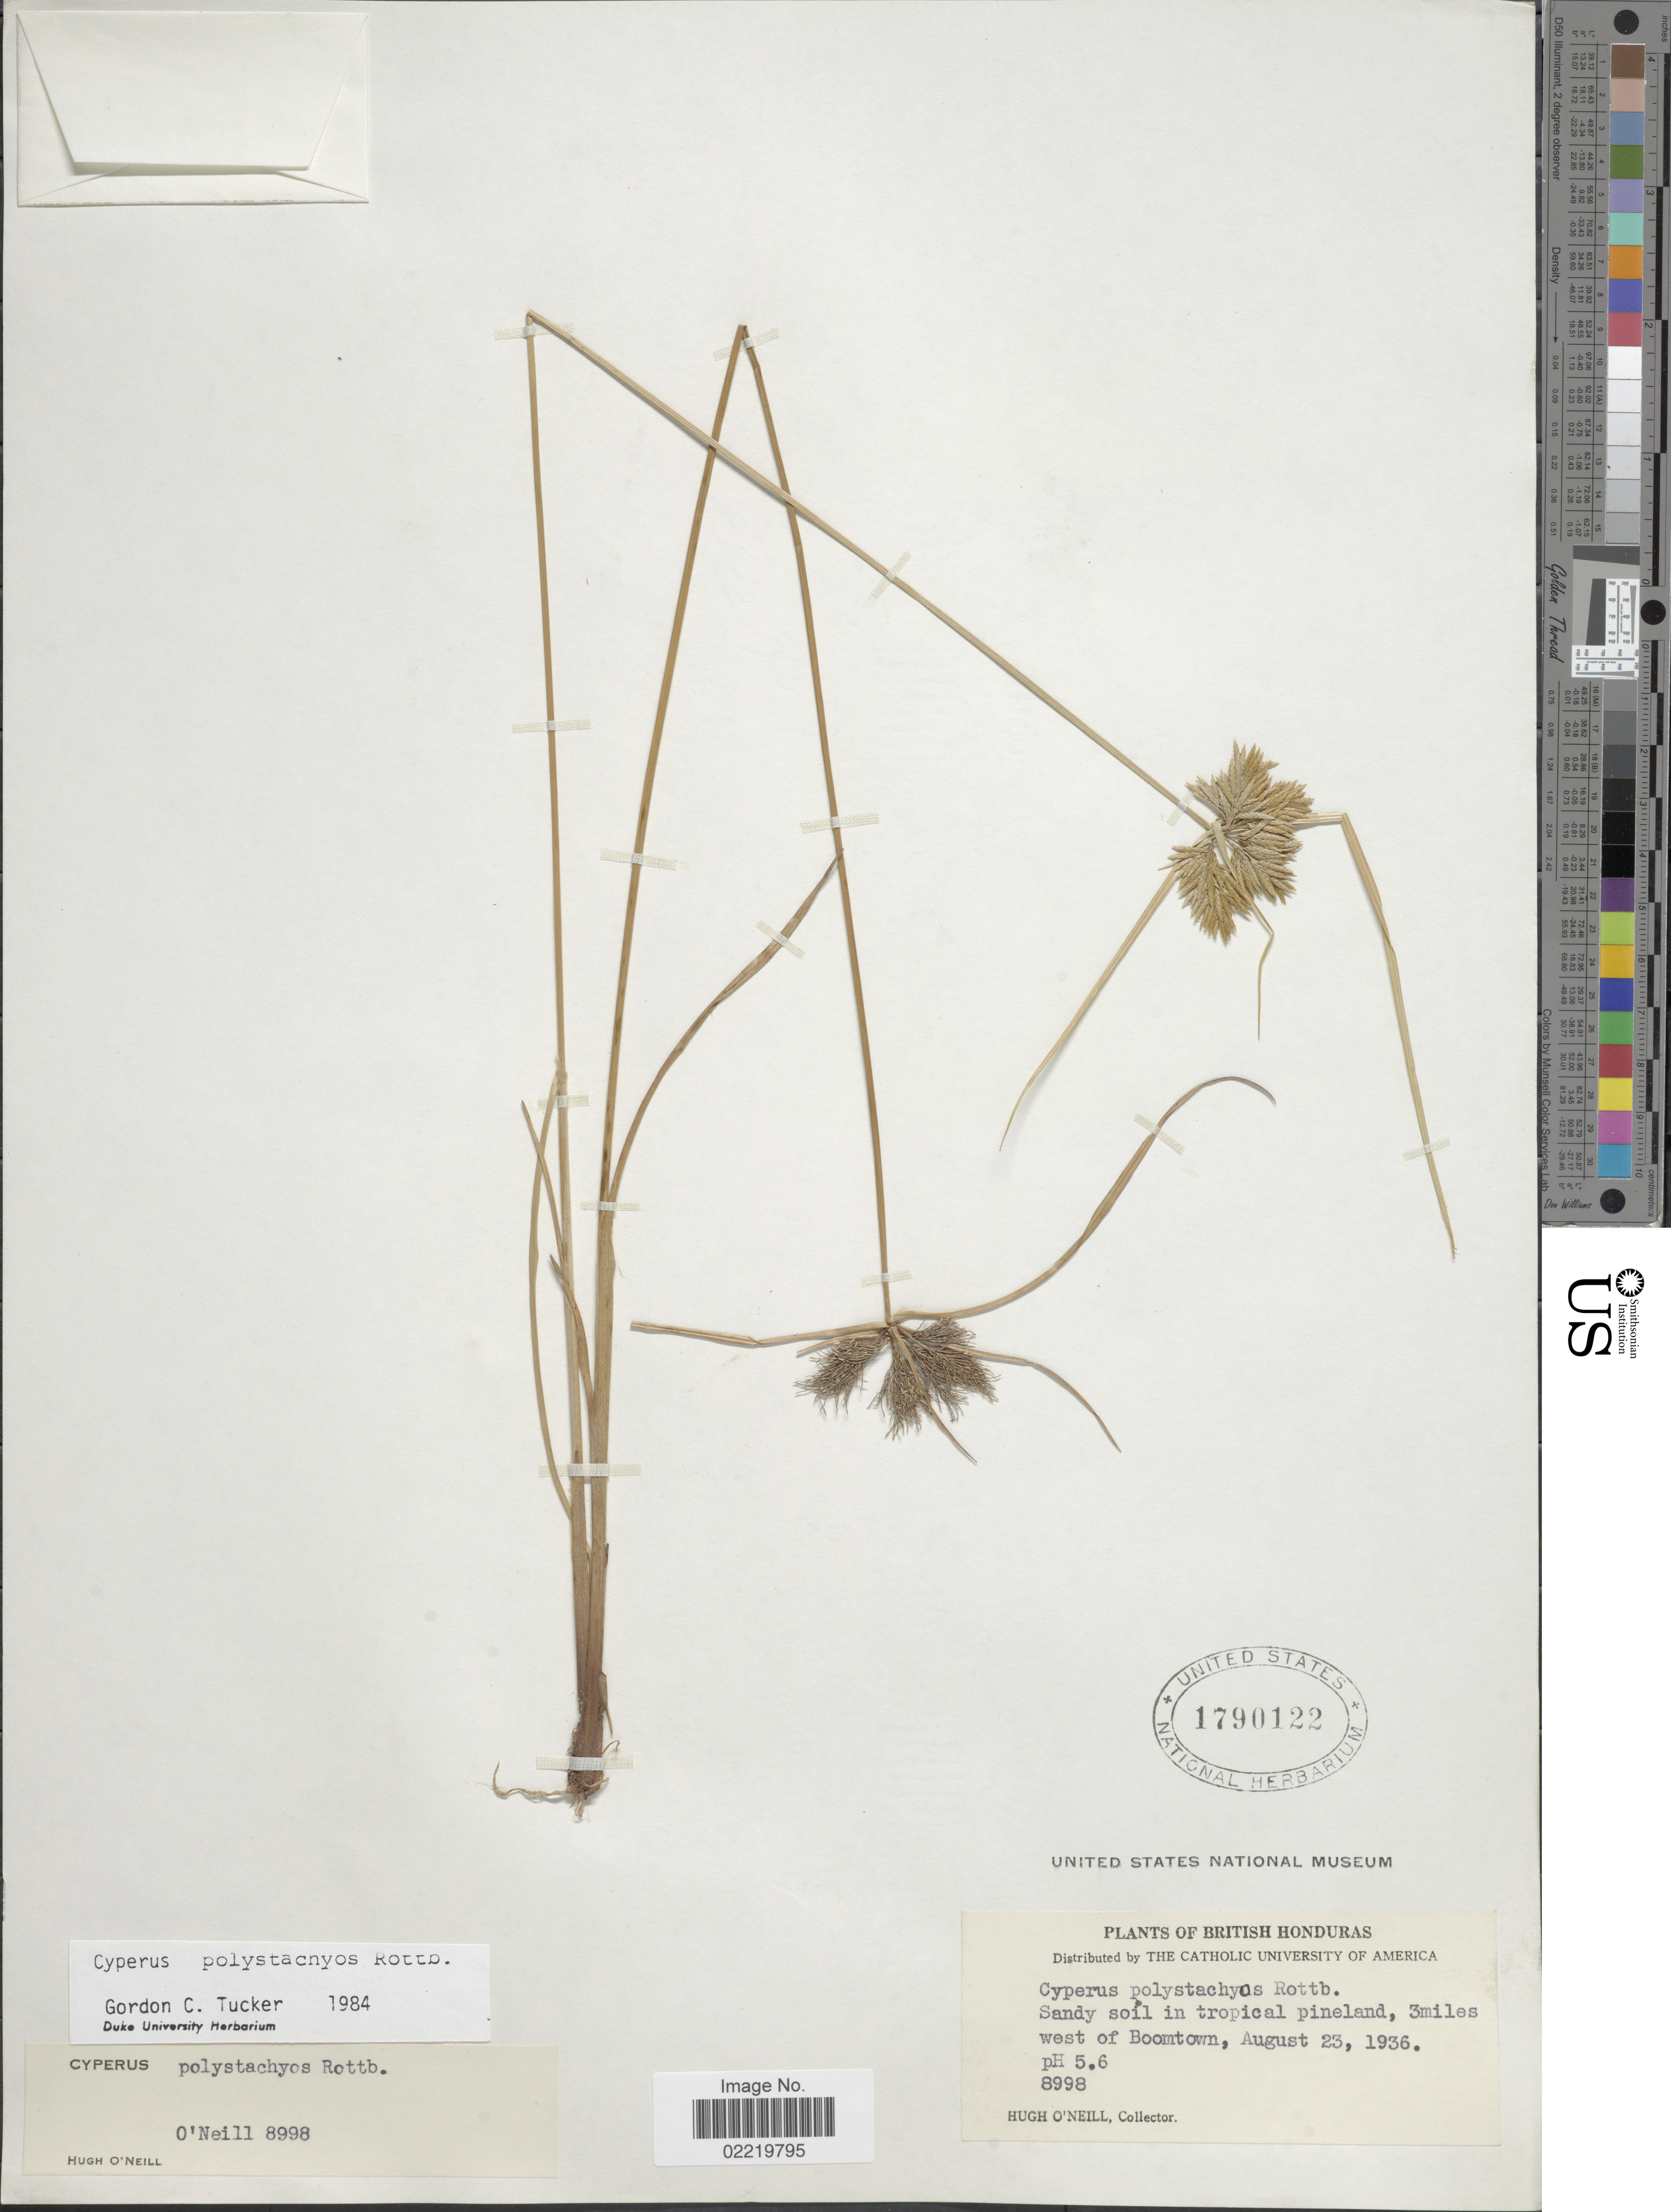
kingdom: Plantae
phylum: Tracheophyta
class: Liliopsida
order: Poales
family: Cyperaceae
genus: Cyperus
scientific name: Cyperus polystachyos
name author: Rottb.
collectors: H. O'Neill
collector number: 8998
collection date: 1936-08-23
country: Belize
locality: British Honduras, Sandy soil in tropical pineland, 3miles west of Boomtown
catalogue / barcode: US 1790122